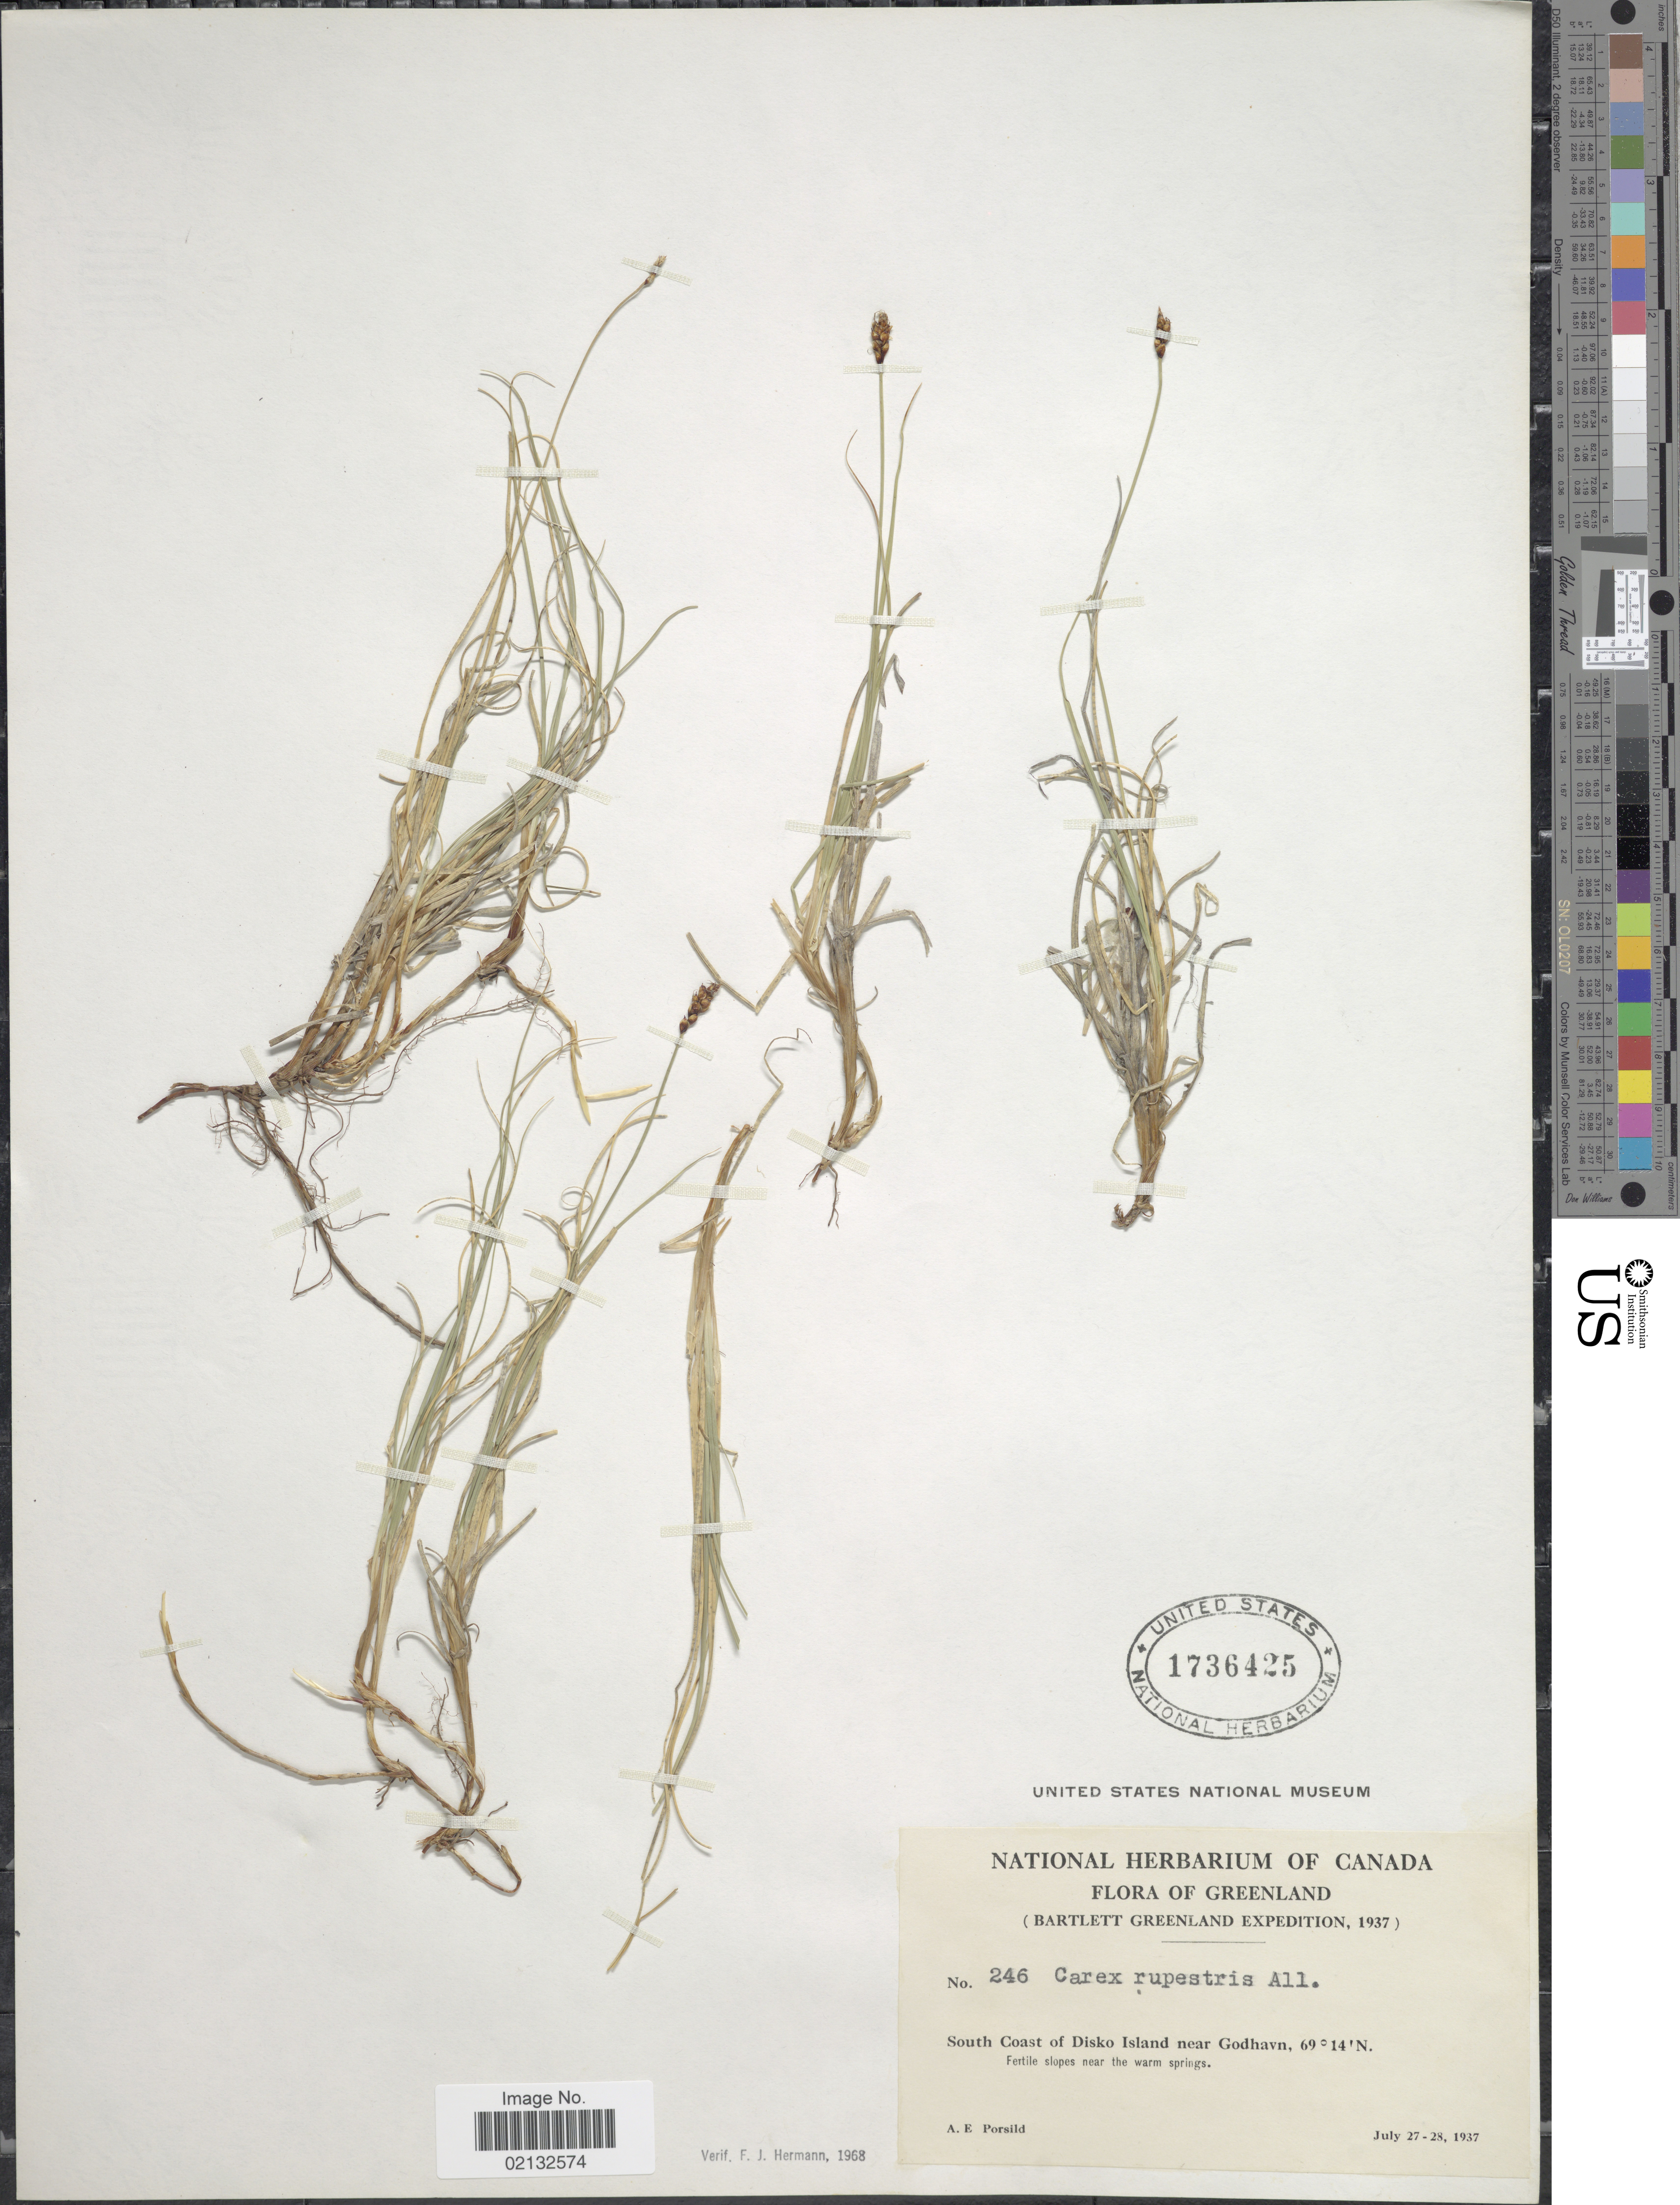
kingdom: Plantae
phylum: Tracheophyta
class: Liliopsida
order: Poales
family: Cyperaceae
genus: Carex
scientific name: Carex rupestris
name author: All.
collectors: A. E. Porsild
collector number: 246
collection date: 1937-07-27/1937-07-28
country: Greenland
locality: South Coast of Disko Island near Godhavn. Fetile slopes near the warm springs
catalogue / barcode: US 1736425